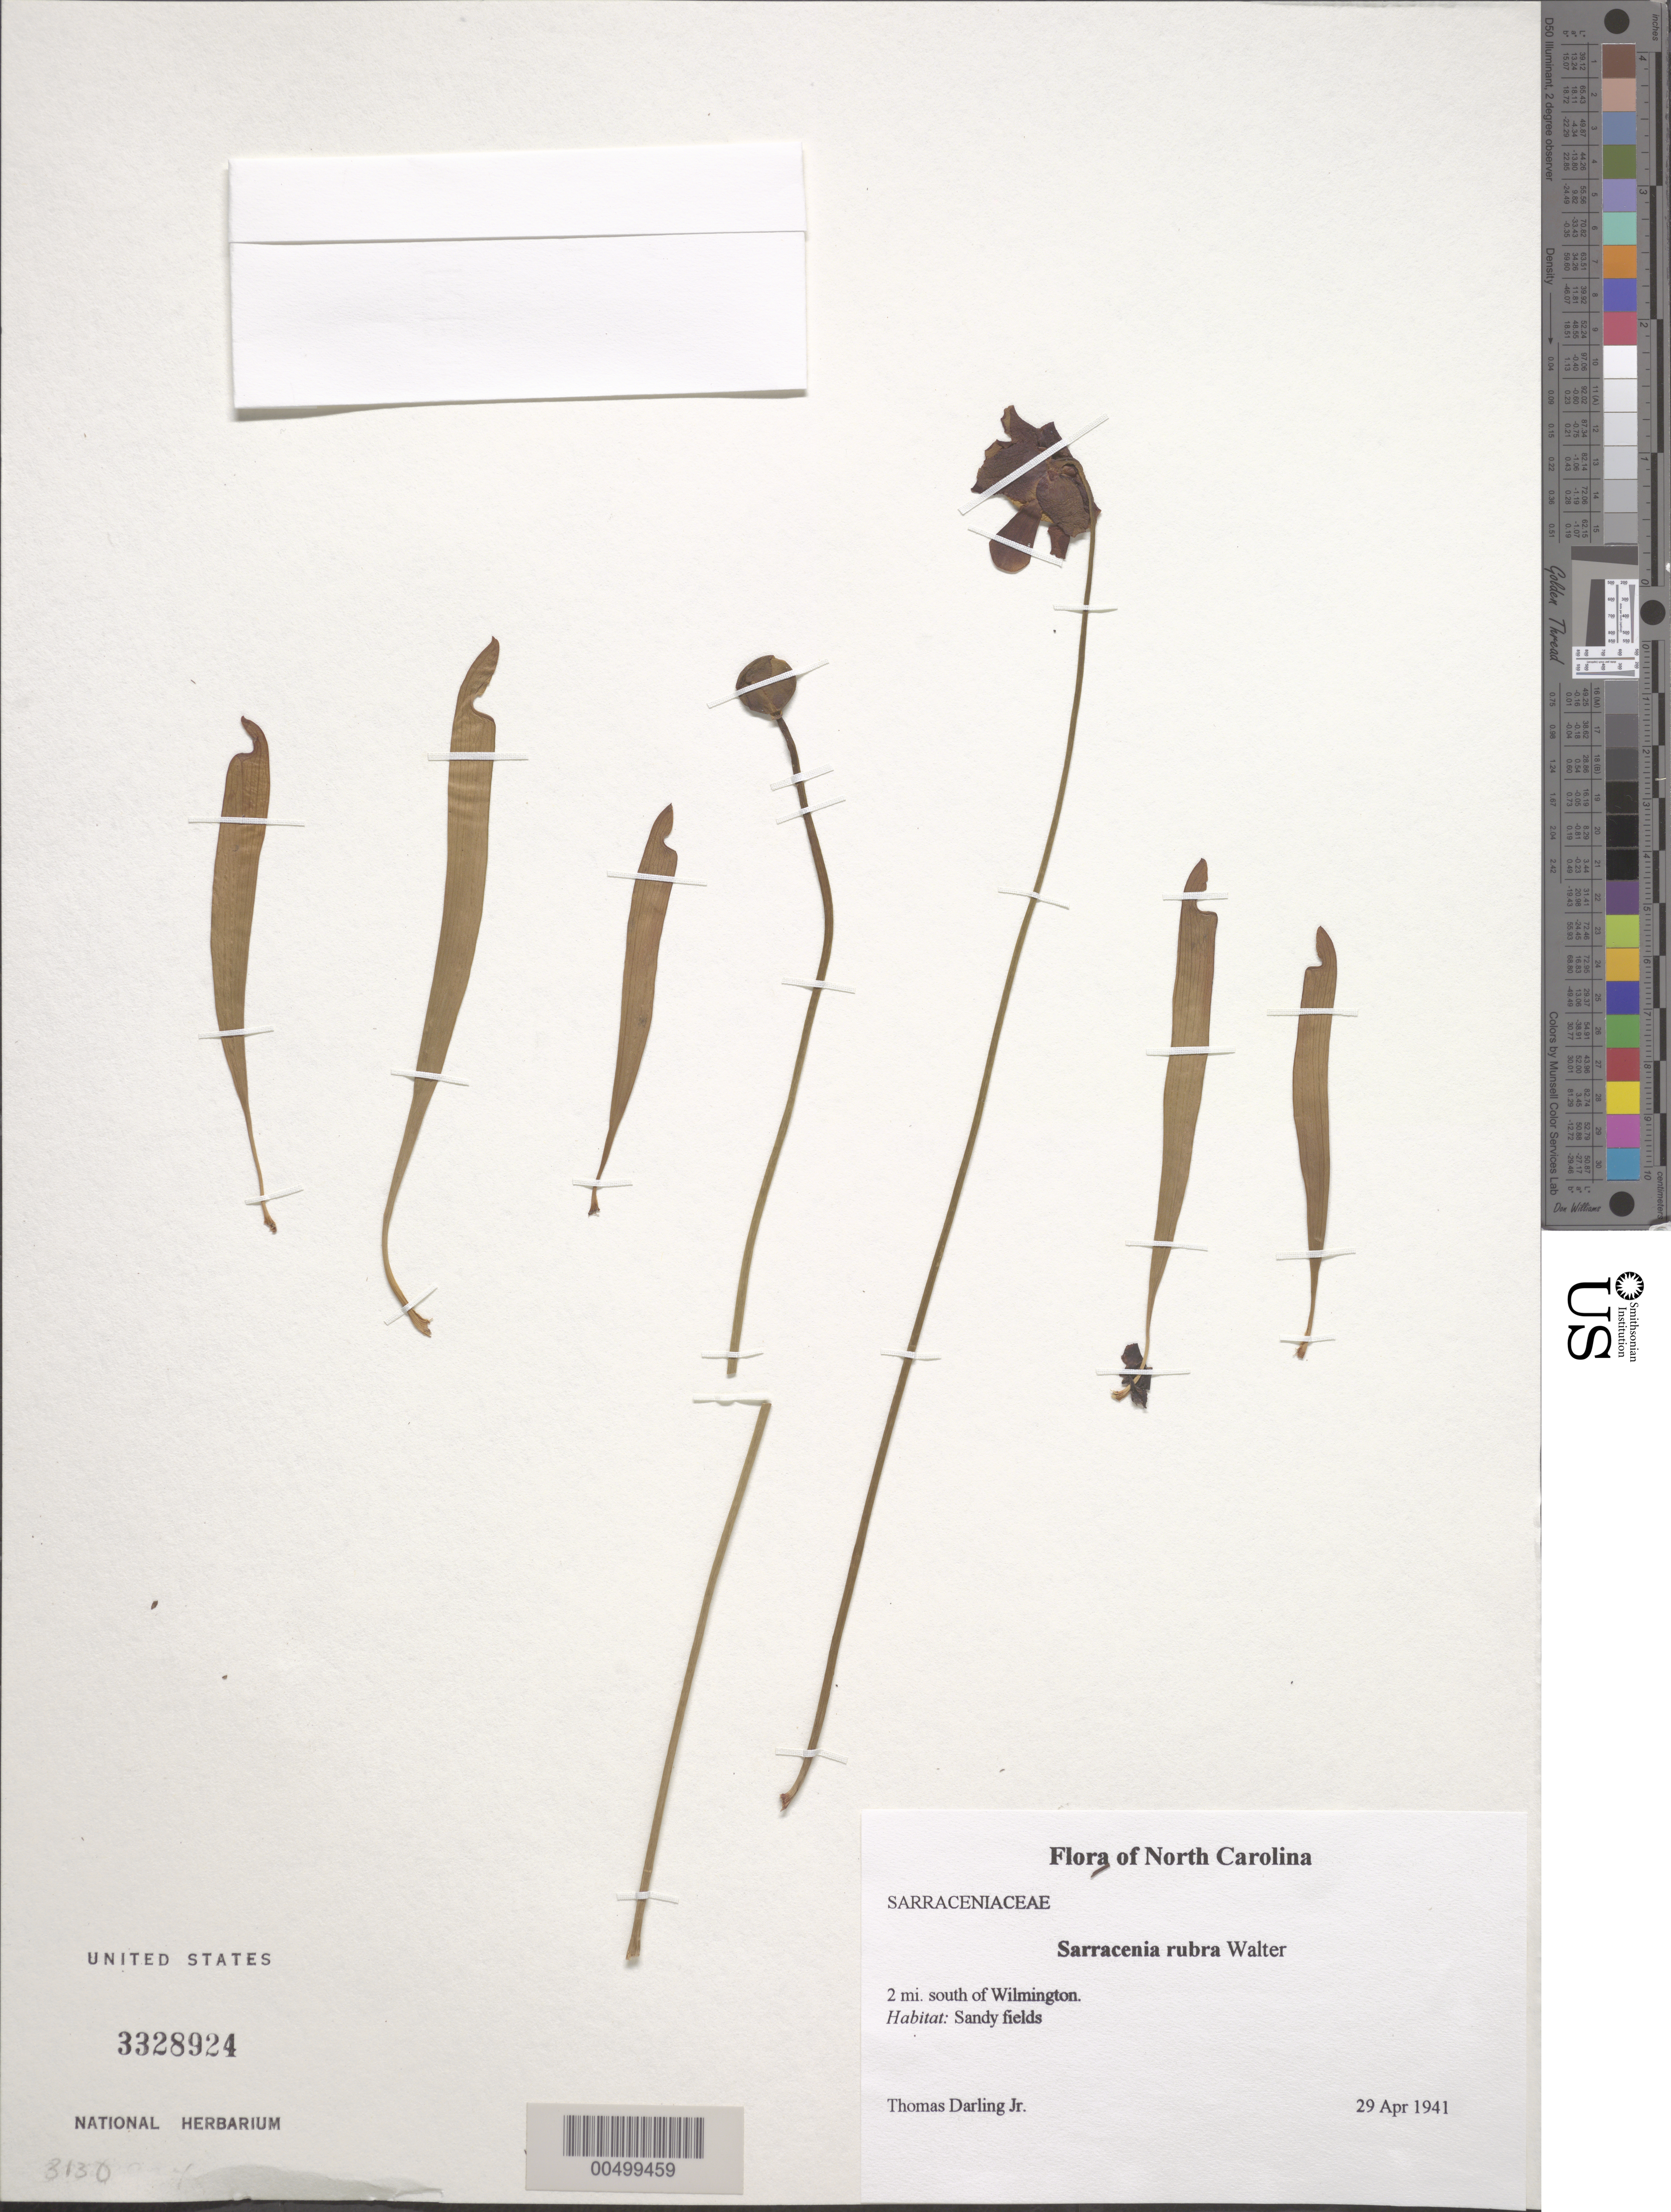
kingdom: Plantae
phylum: Tracheophyta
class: Magnoliopsida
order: Ericales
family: Sarraceniaceae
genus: Sarracenia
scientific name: Sarracenia rubra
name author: Walter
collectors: T. Darling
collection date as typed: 29 Apr 1941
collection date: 1941-04-29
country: United States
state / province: North Carolina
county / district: New Hanover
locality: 2 mi. south of Wilmington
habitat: Sandy fields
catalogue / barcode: US 3328924